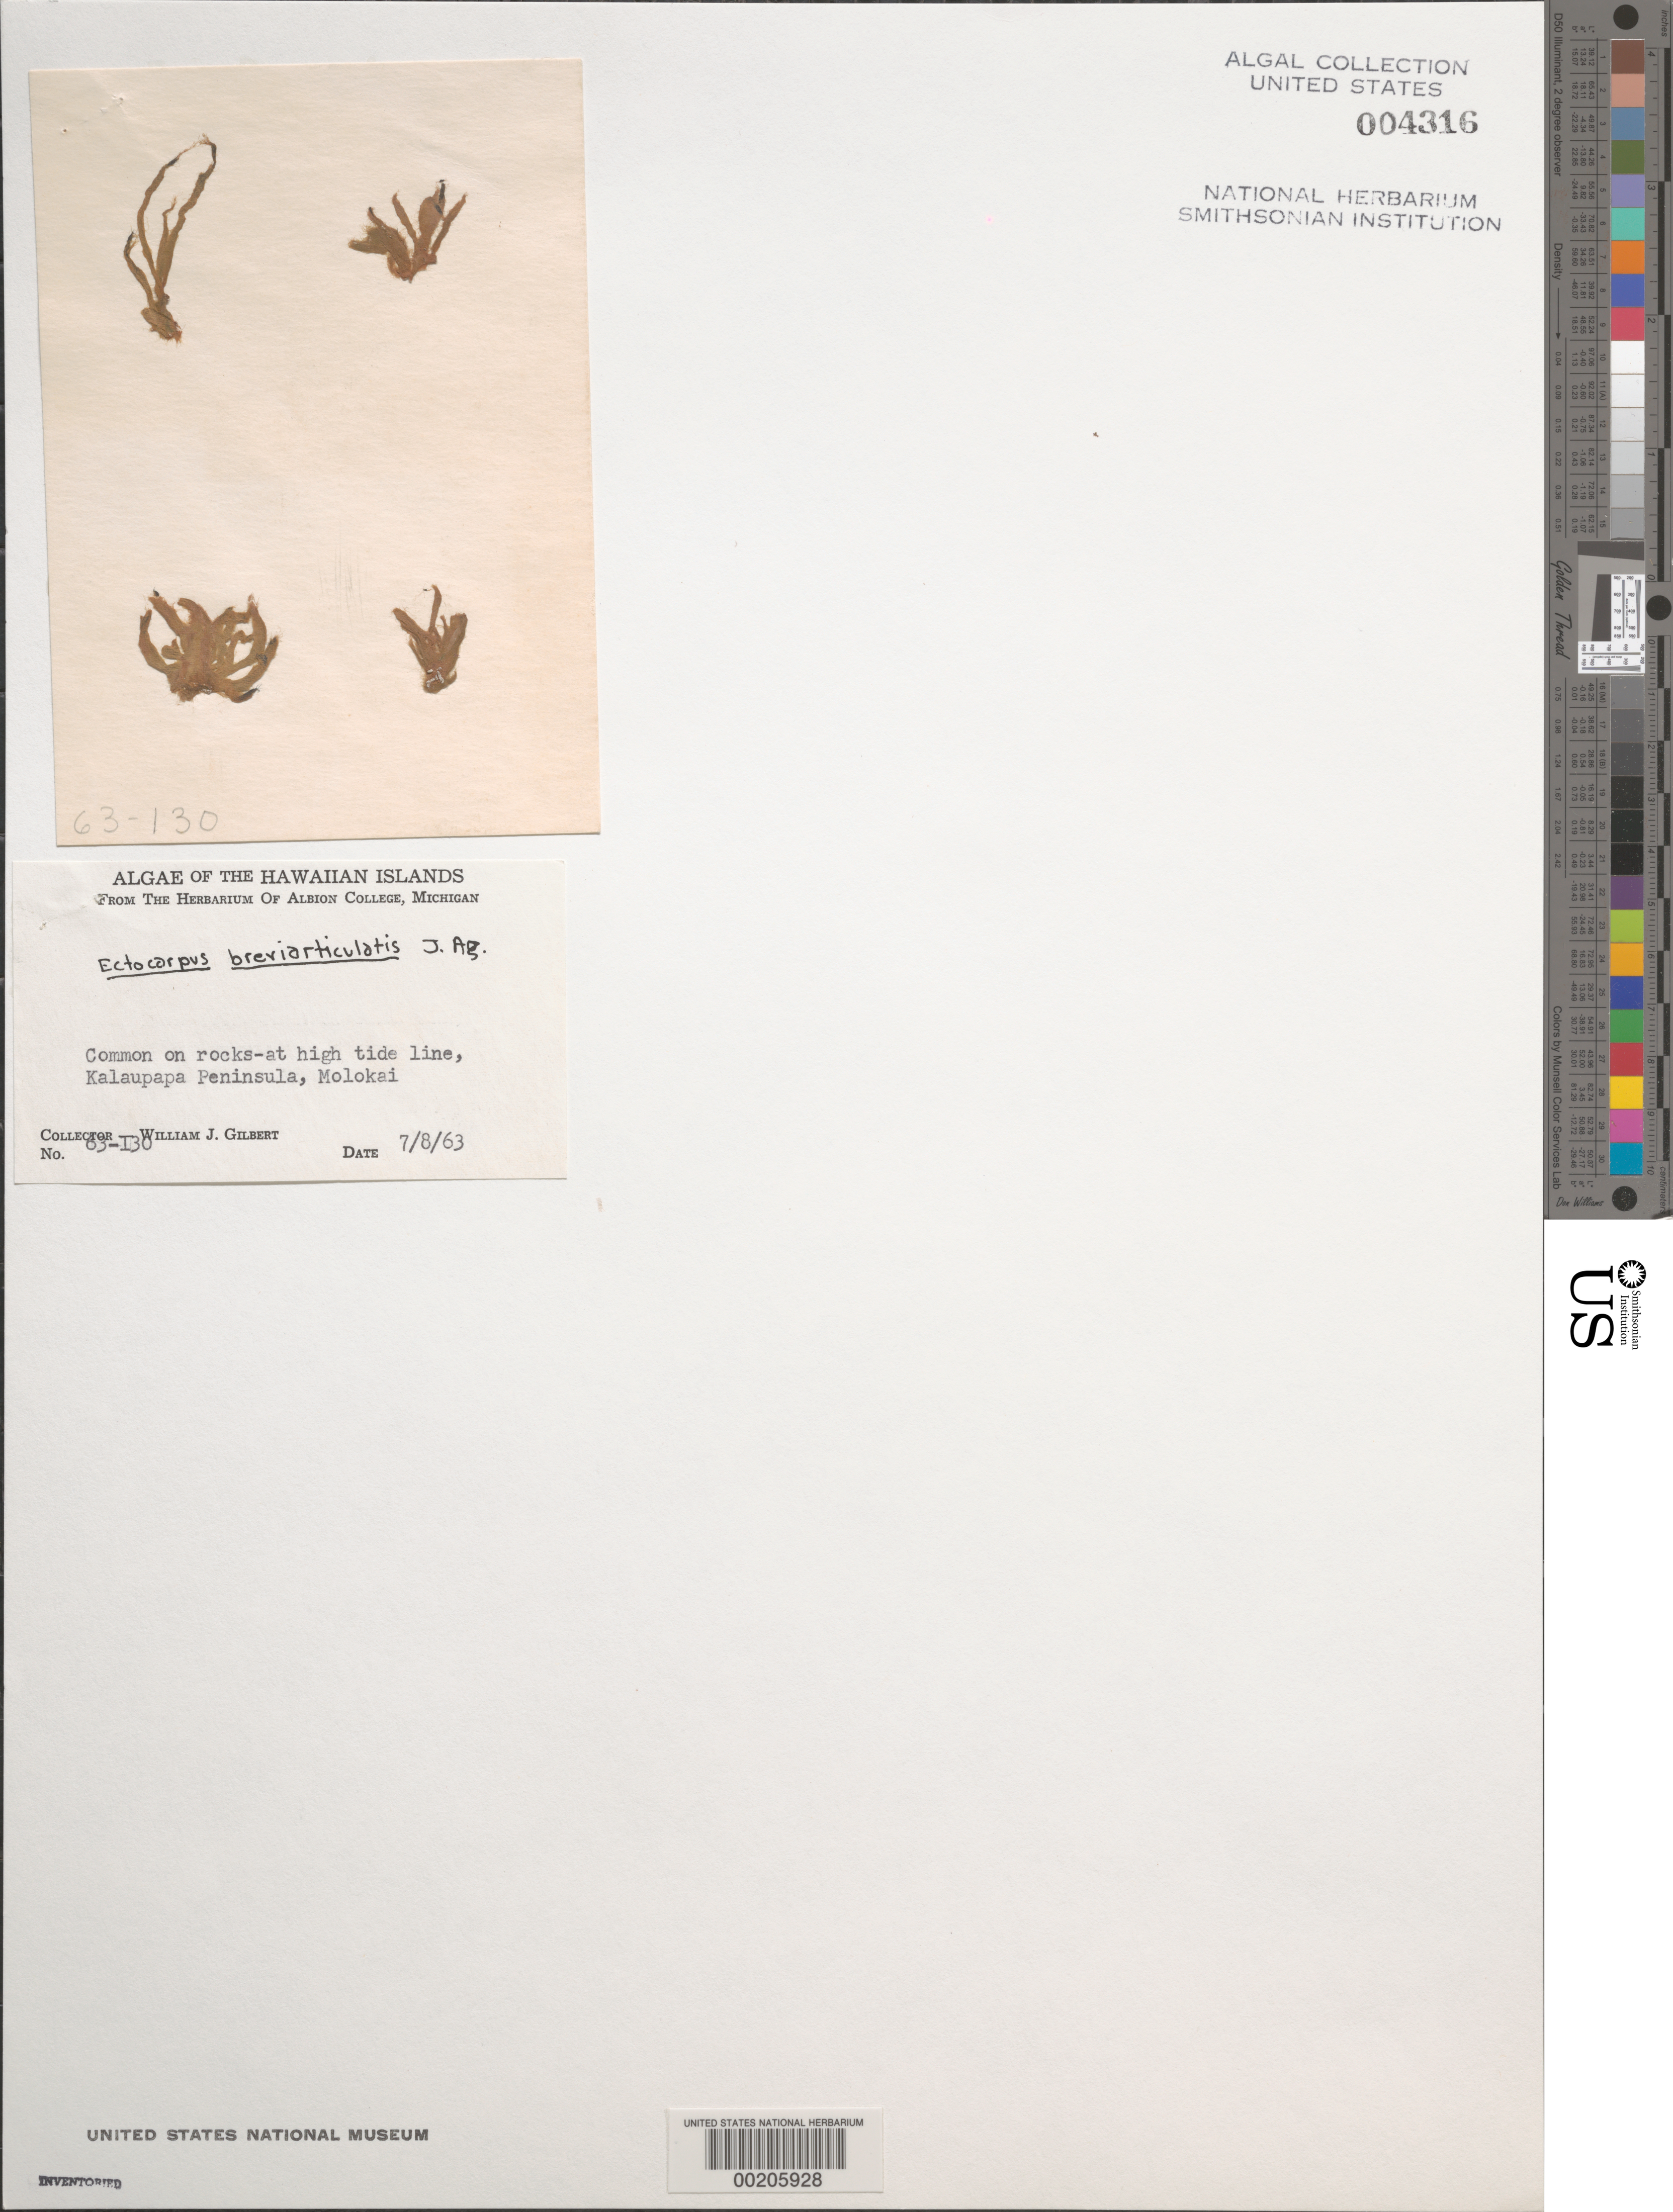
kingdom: Chromista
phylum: Ochrophyta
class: Phaeophyceae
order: Scytothamnales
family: Asteronemataceae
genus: Asteronema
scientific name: Asteronema breviarticulatum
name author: (J. Agardh) Ouriques & Bouzon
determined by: Algae name updating Project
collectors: W. J. Gilbert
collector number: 63-130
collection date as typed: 08 Jul 1963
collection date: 1963-07-08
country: United States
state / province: Hawaii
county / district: Maui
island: Moloka'i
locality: Kalaupapa Peninsula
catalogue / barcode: US 4316